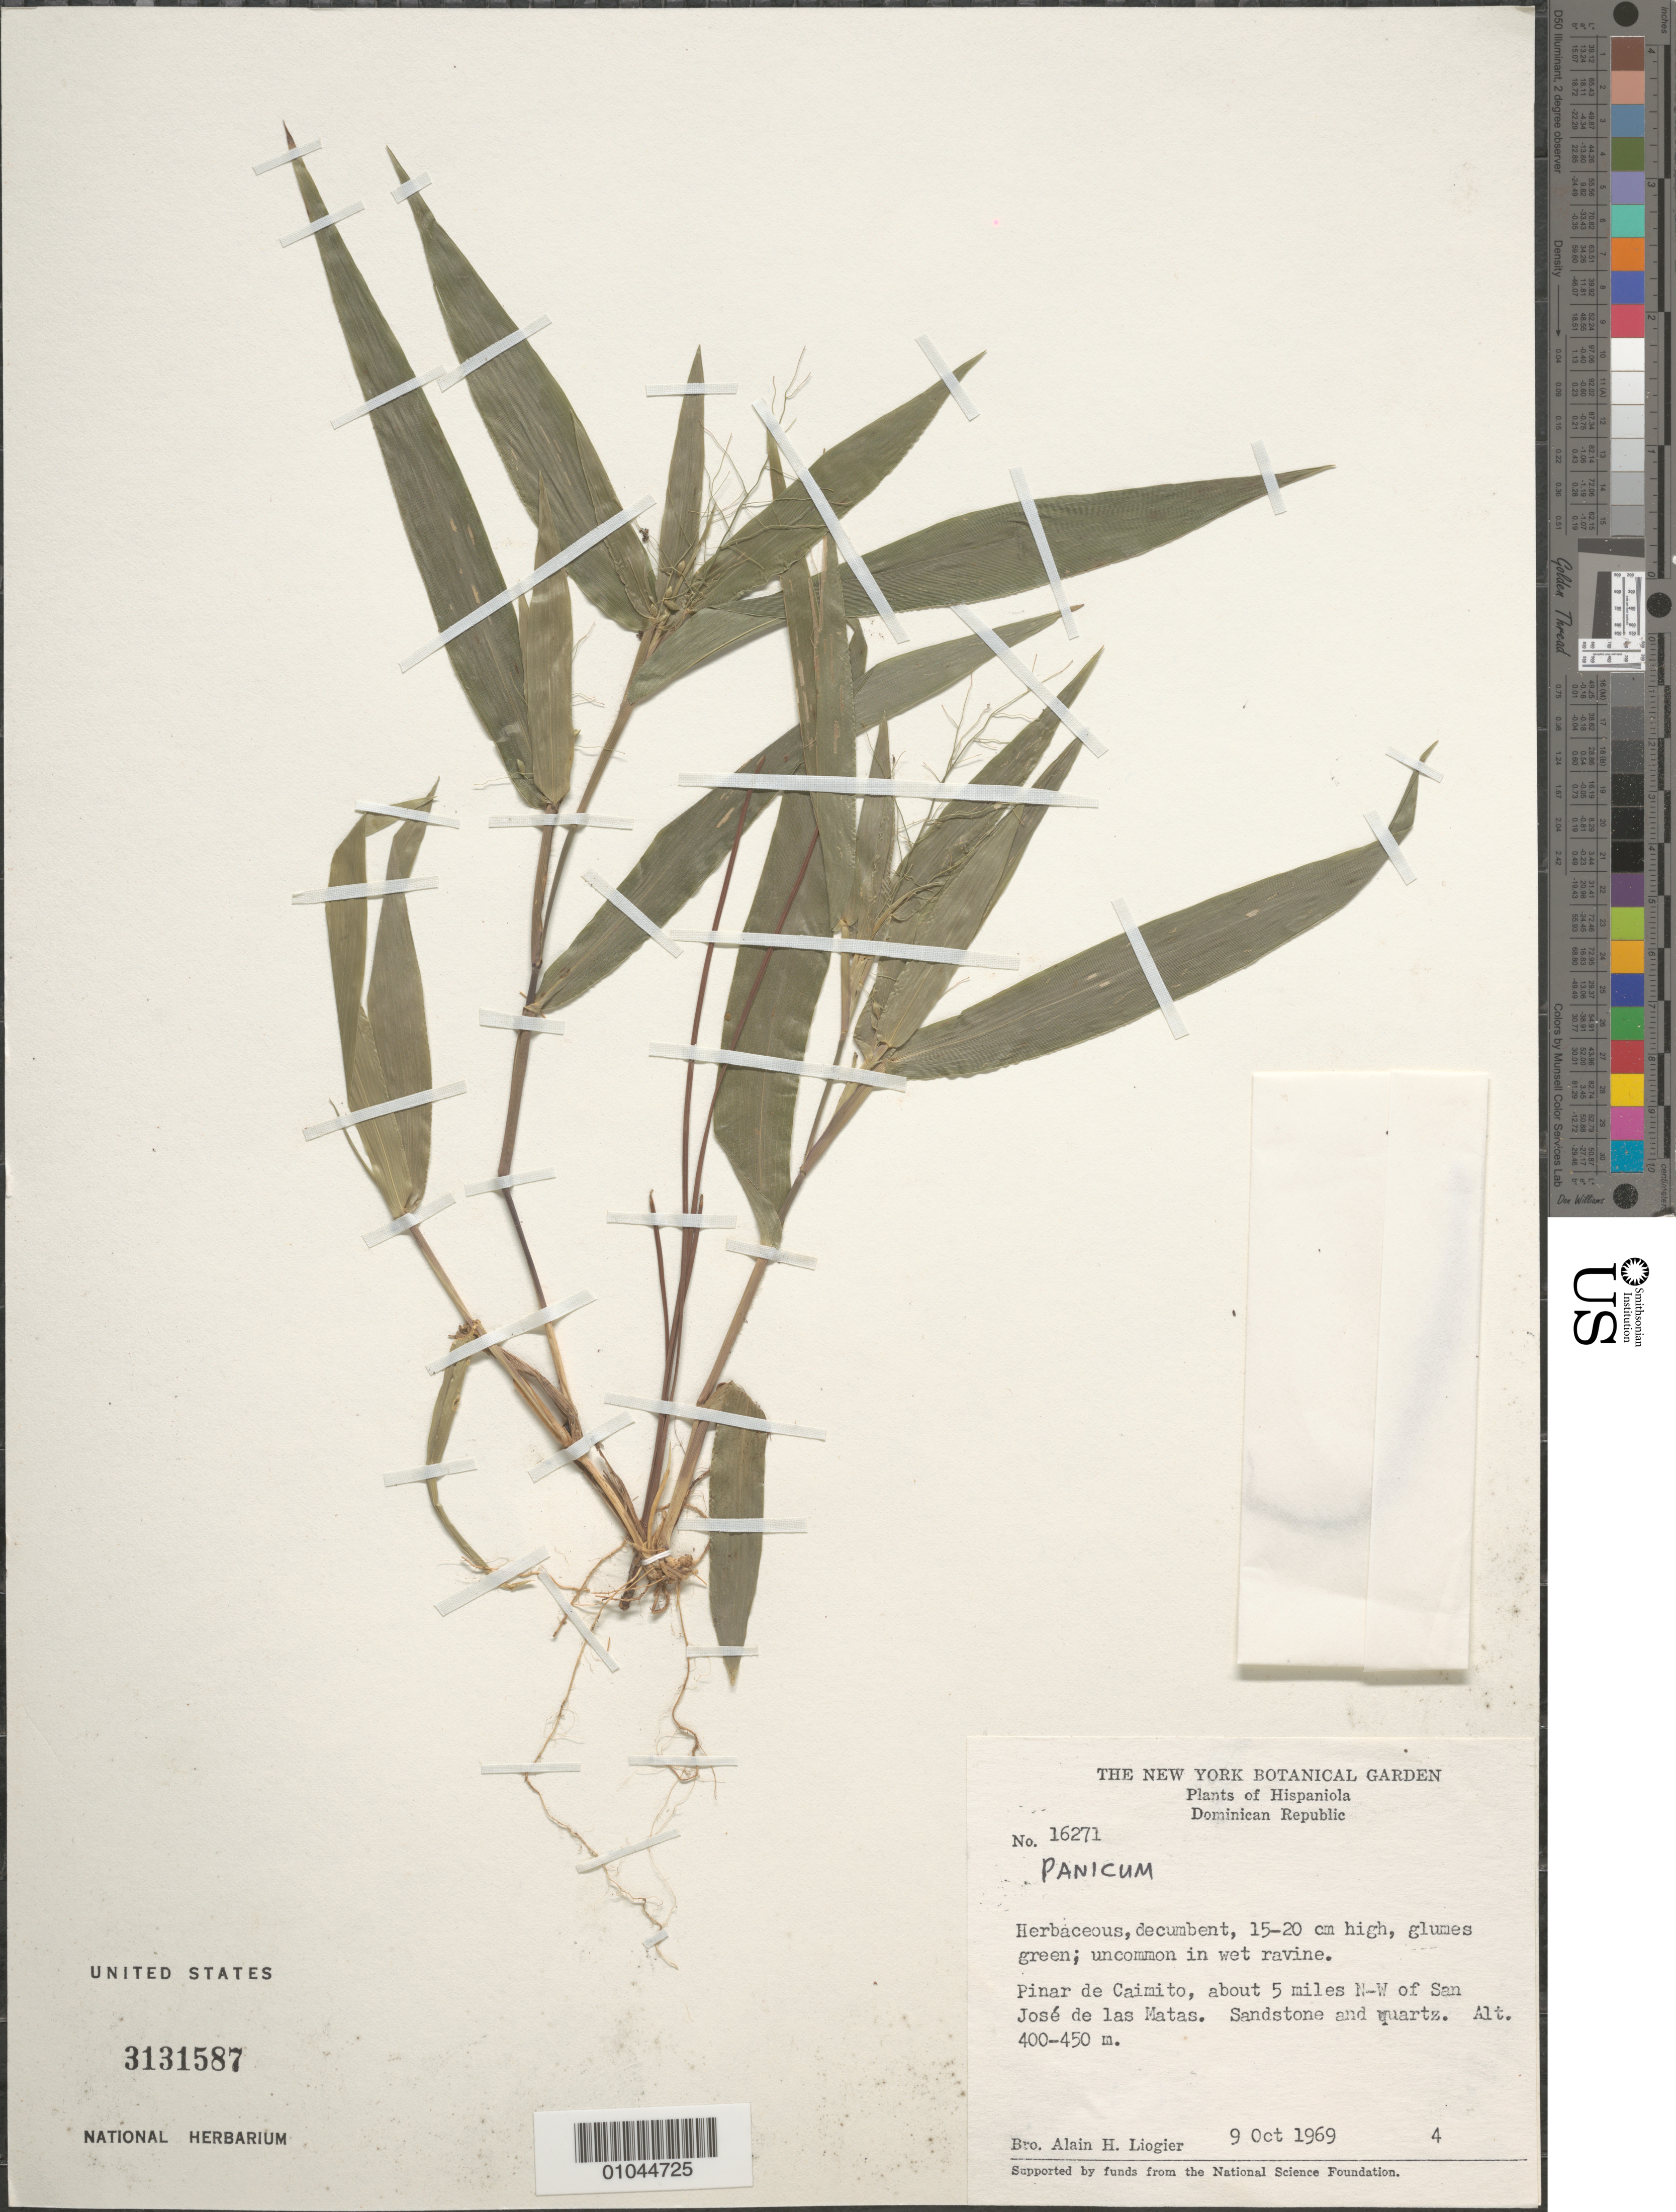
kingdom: Plantae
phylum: Tracheophyta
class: Liliopsida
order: Poales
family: Poaceae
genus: Panicum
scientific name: Panicum sp.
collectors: A. H. Liogier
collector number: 16271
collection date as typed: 09 Oct 1969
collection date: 1969-10-09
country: Dominican Republic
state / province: Santiago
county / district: San José de las Matas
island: Hispaniola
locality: Pinar de Caimito, about 5 miles NW of San Jose de las Matas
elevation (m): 400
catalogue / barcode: US 3131587